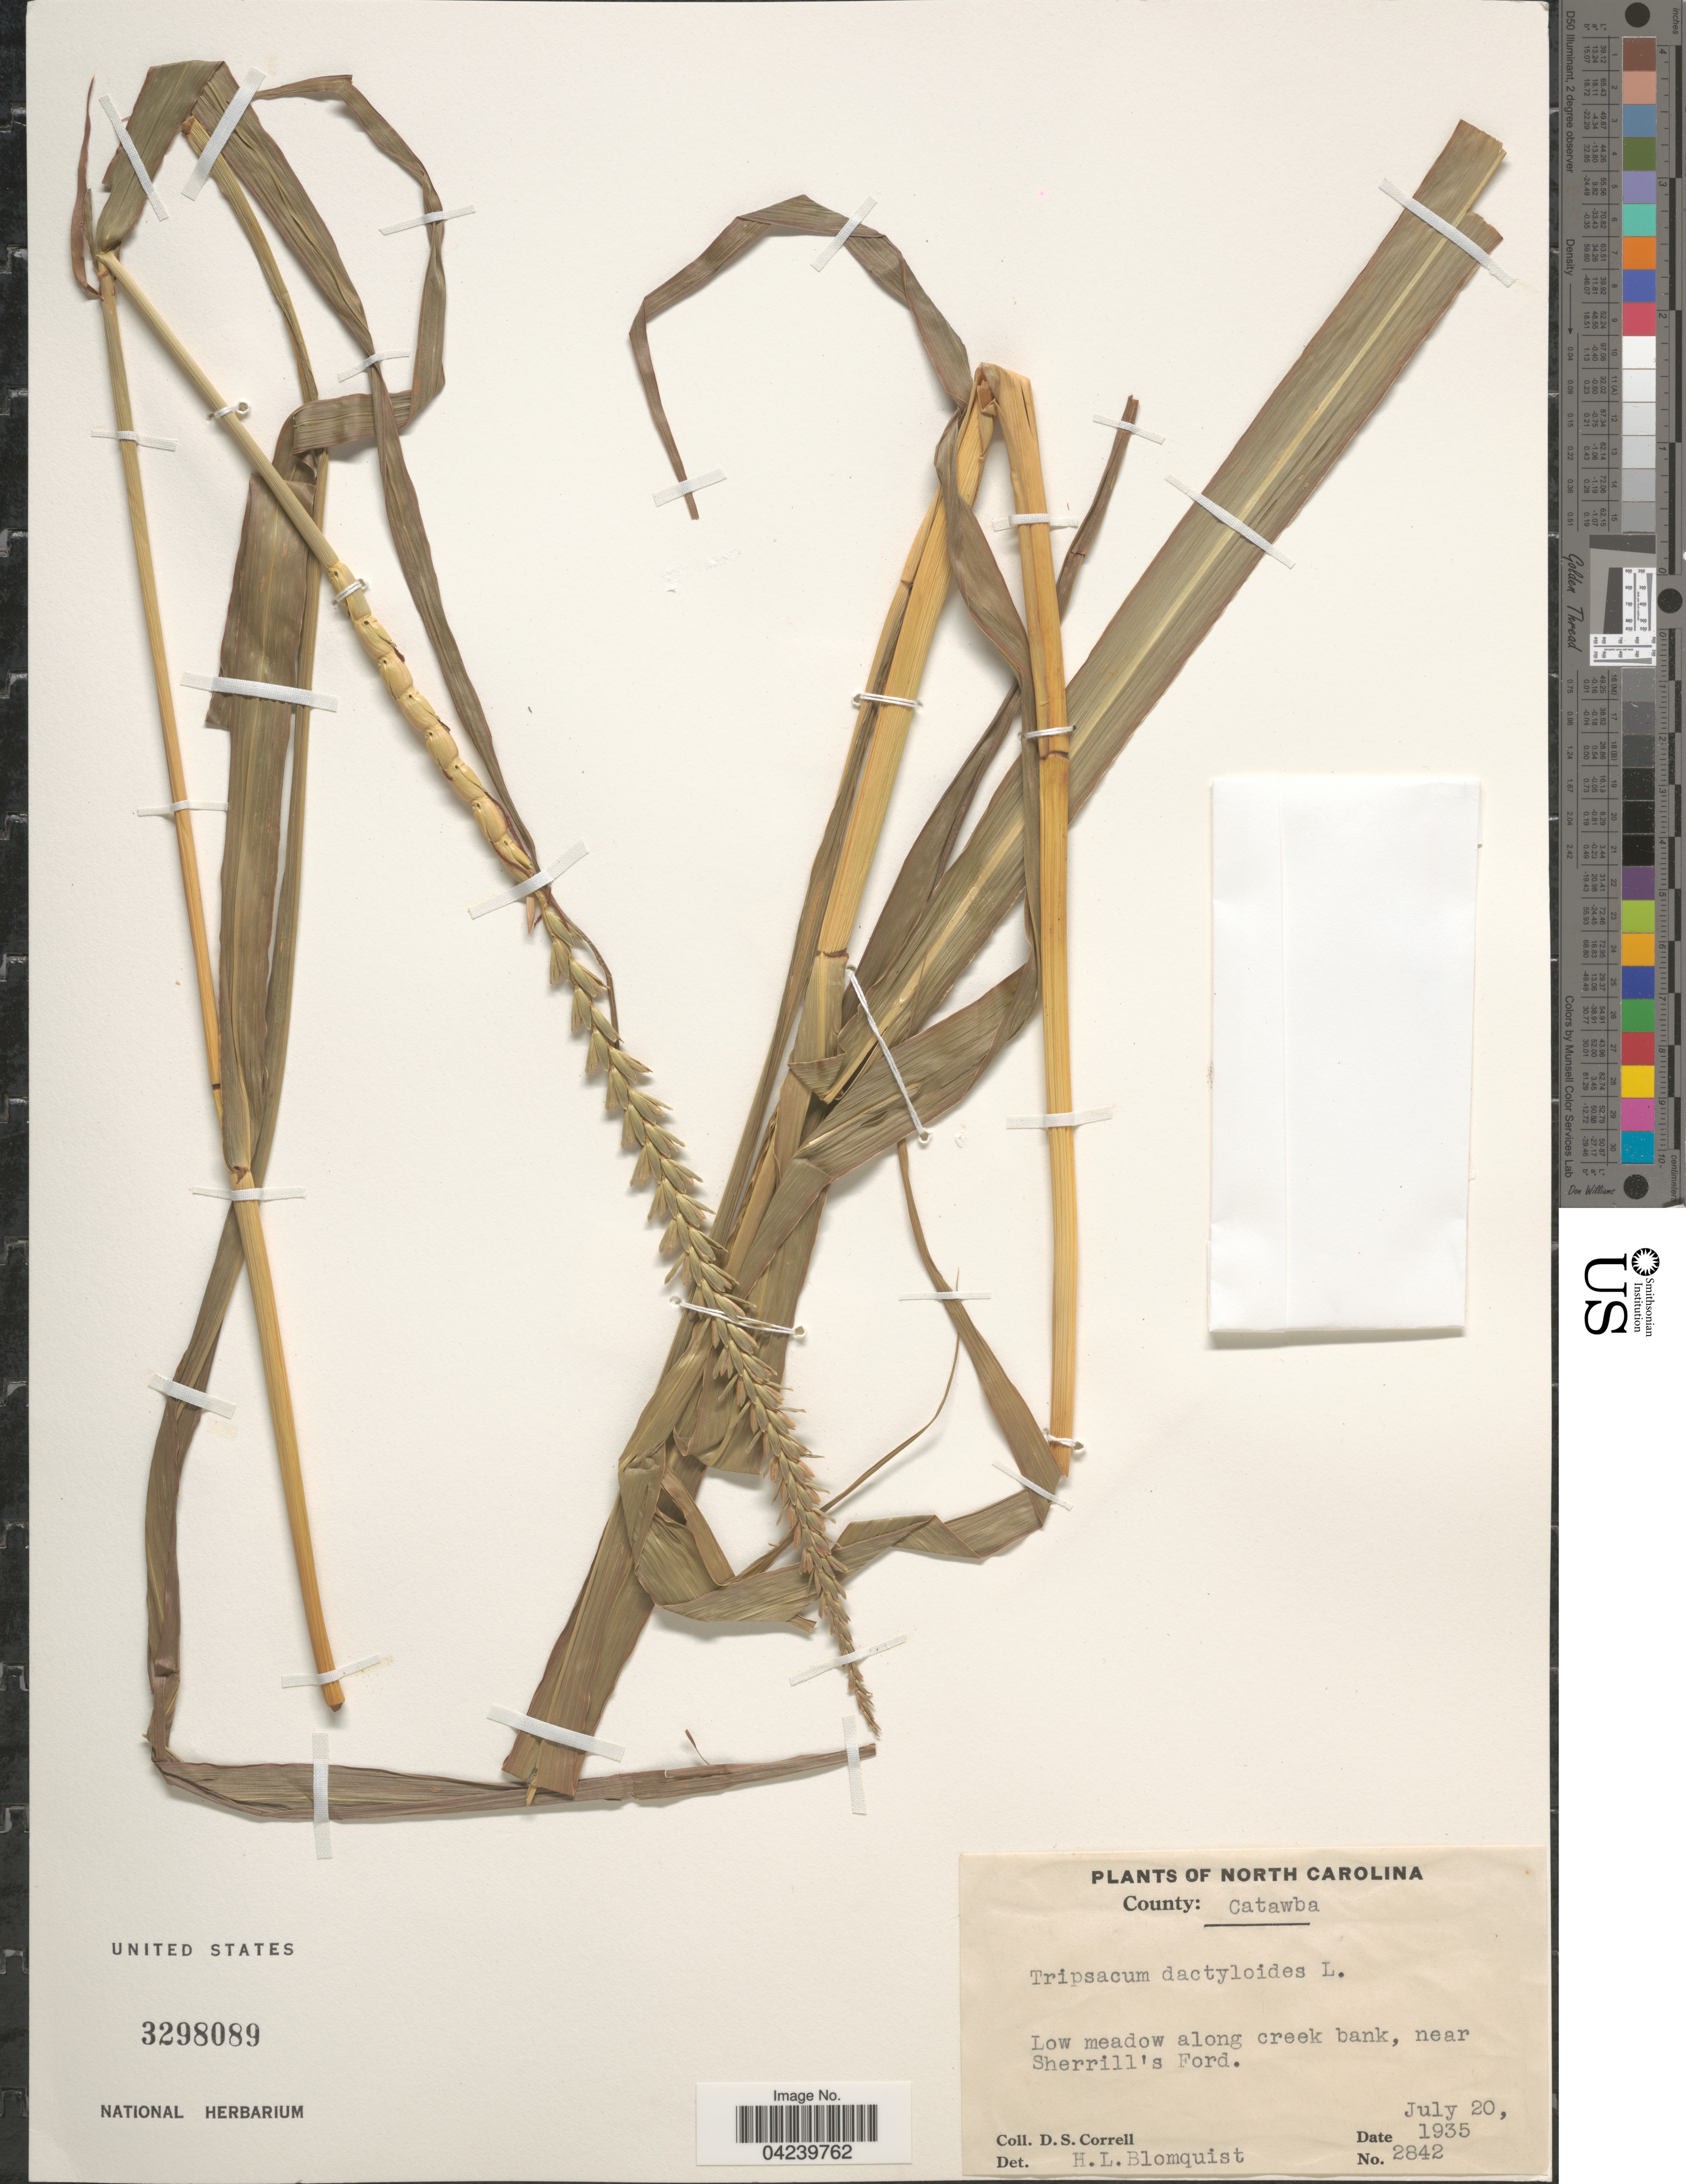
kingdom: Plantae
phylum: Tracheophyta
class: Liliopsida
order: Poales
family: Poaceae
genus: Tripsacum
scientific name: Tripsacum dactyloides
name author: (L.) L.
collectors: D. S. Correll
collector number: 2842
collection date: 1935-07-20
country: United States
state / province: North Carolina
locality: County: Catawba. Low meadow along creek bank, near Sherrill's Ford.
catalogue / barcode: US 3298089